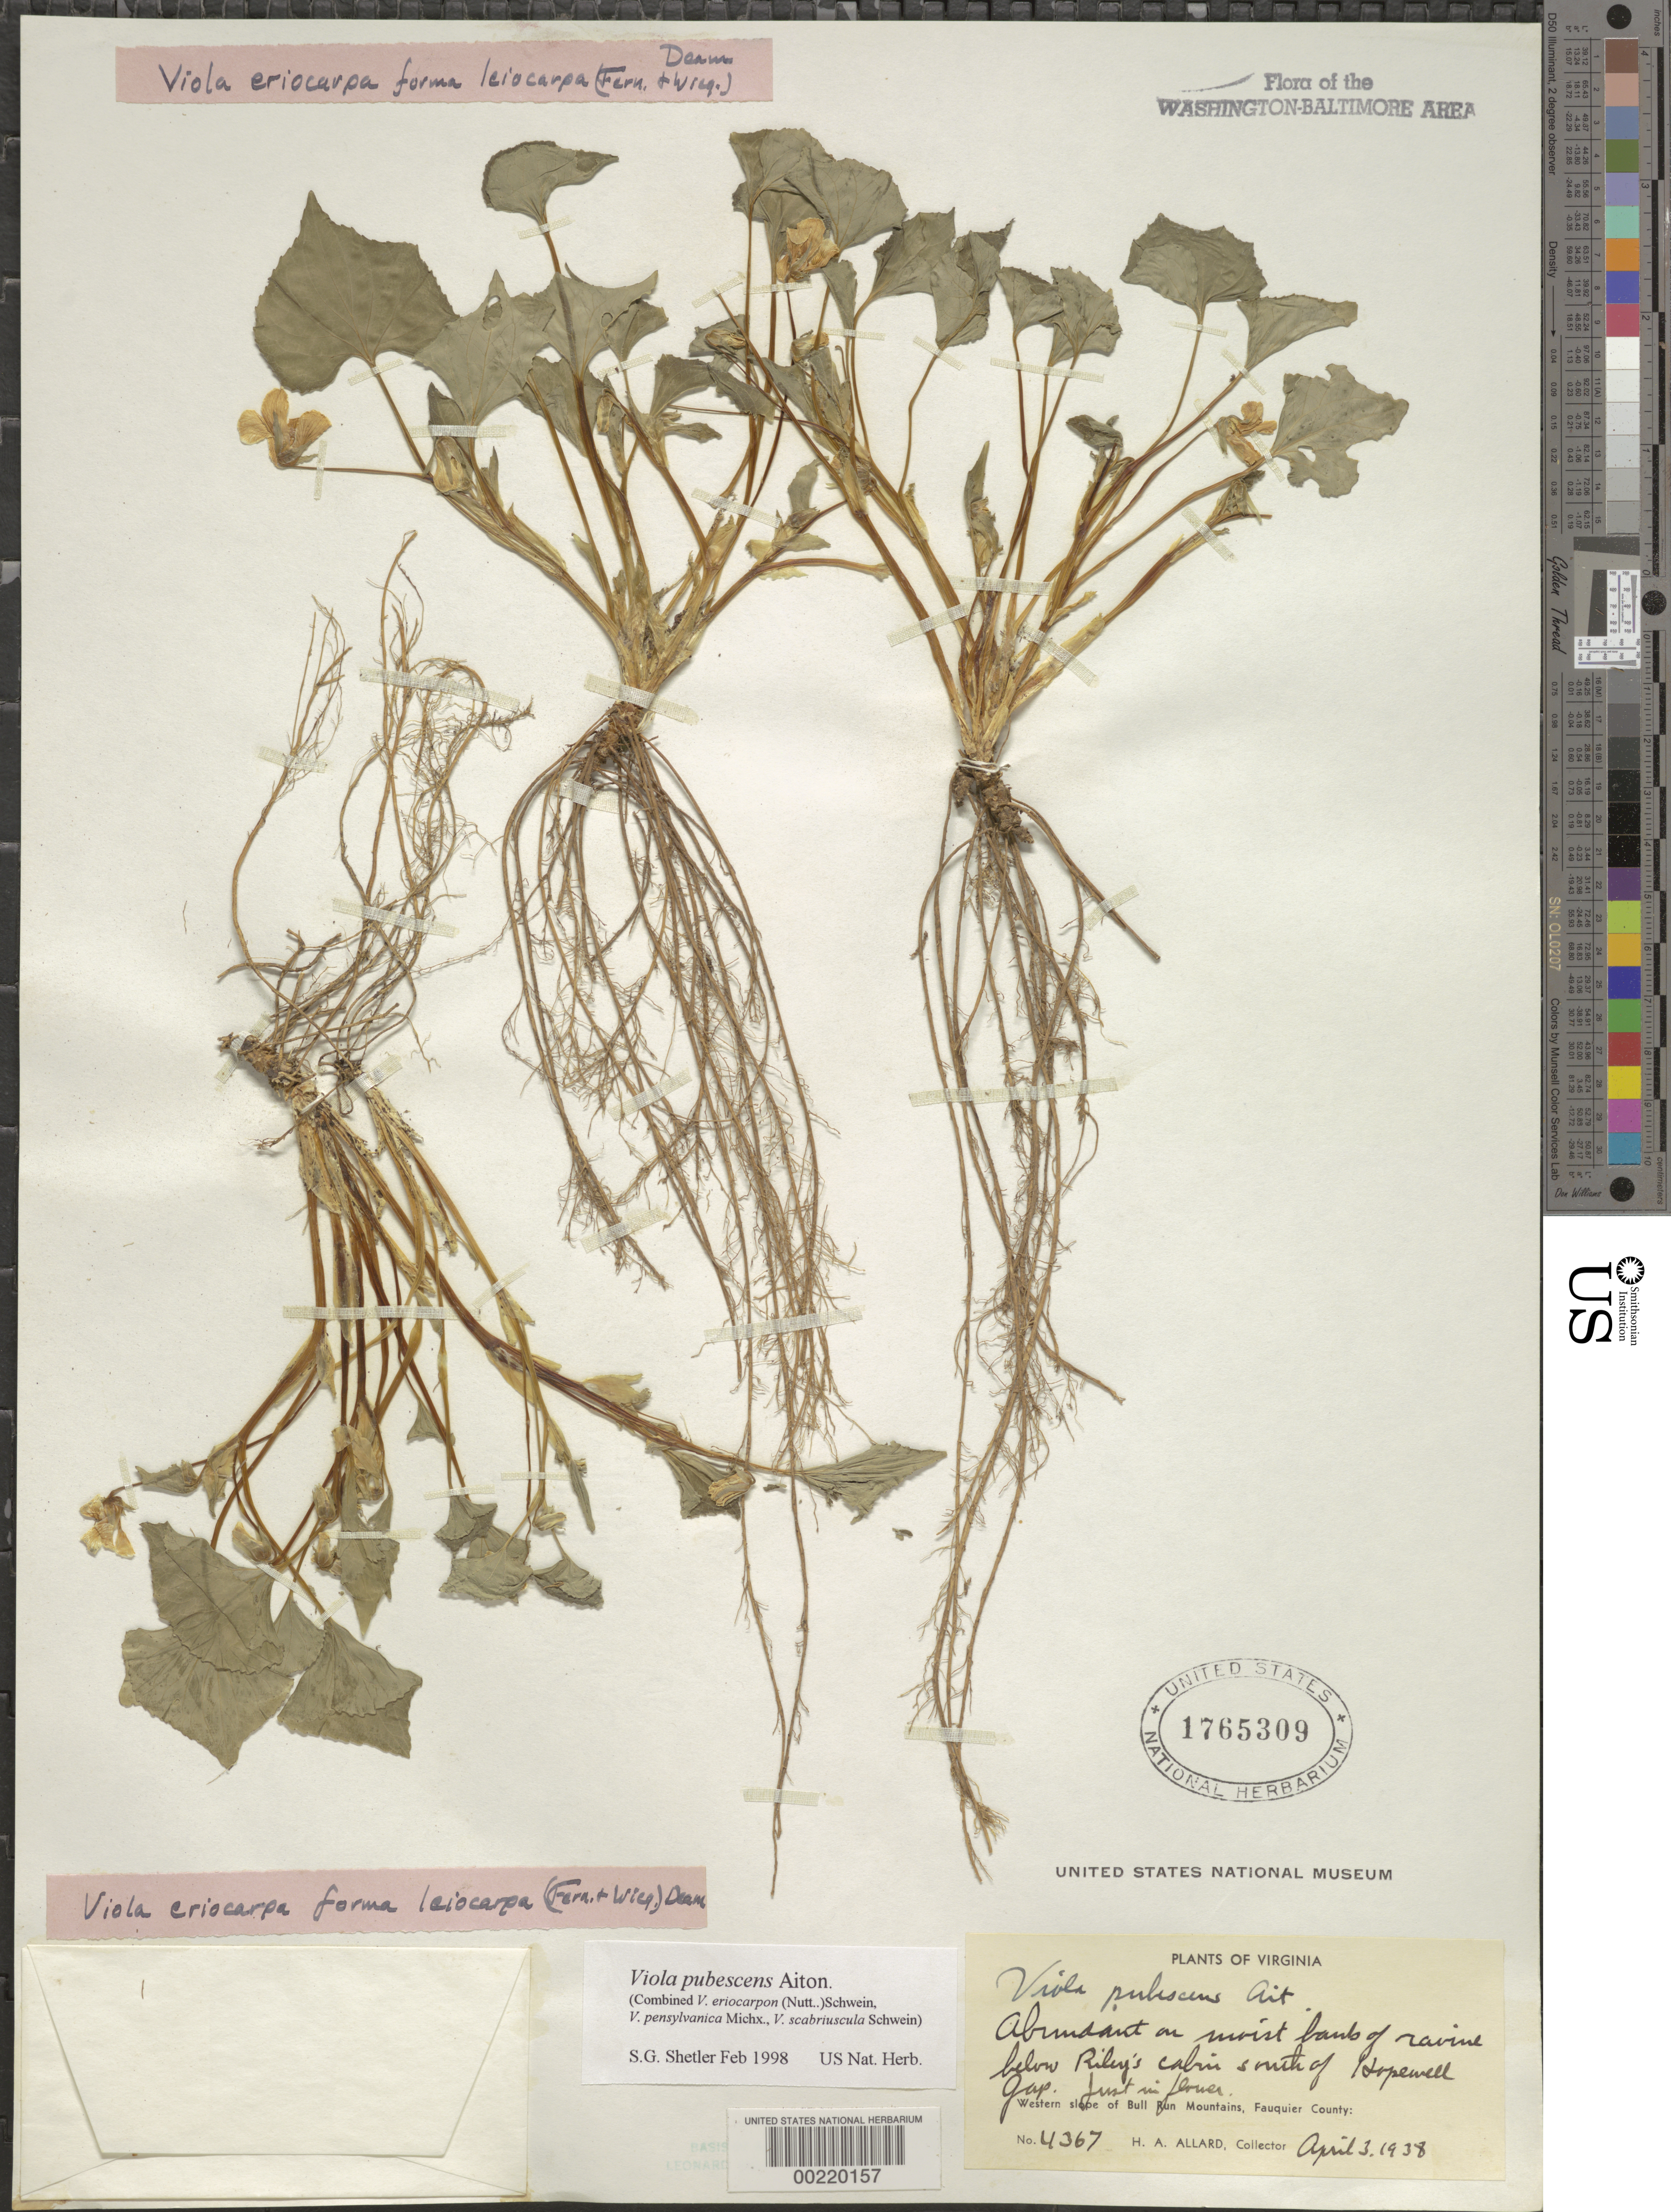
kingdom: Plantae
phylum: Tracheophyta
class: Magnoliopsida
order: Malpighiales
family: Violaceae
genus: Viola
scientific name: Viola pubescens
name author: Aiton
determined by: Shetler, Stanwyn G., (US), NMNH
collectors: H. A. Allard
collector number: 4367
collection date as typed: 03 Apr 1938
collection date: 1938-04-03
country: United States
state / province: Virginia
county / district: Fauquier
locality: Rileys Cabin, south of Hopewell Gap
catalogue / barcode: US 1765309